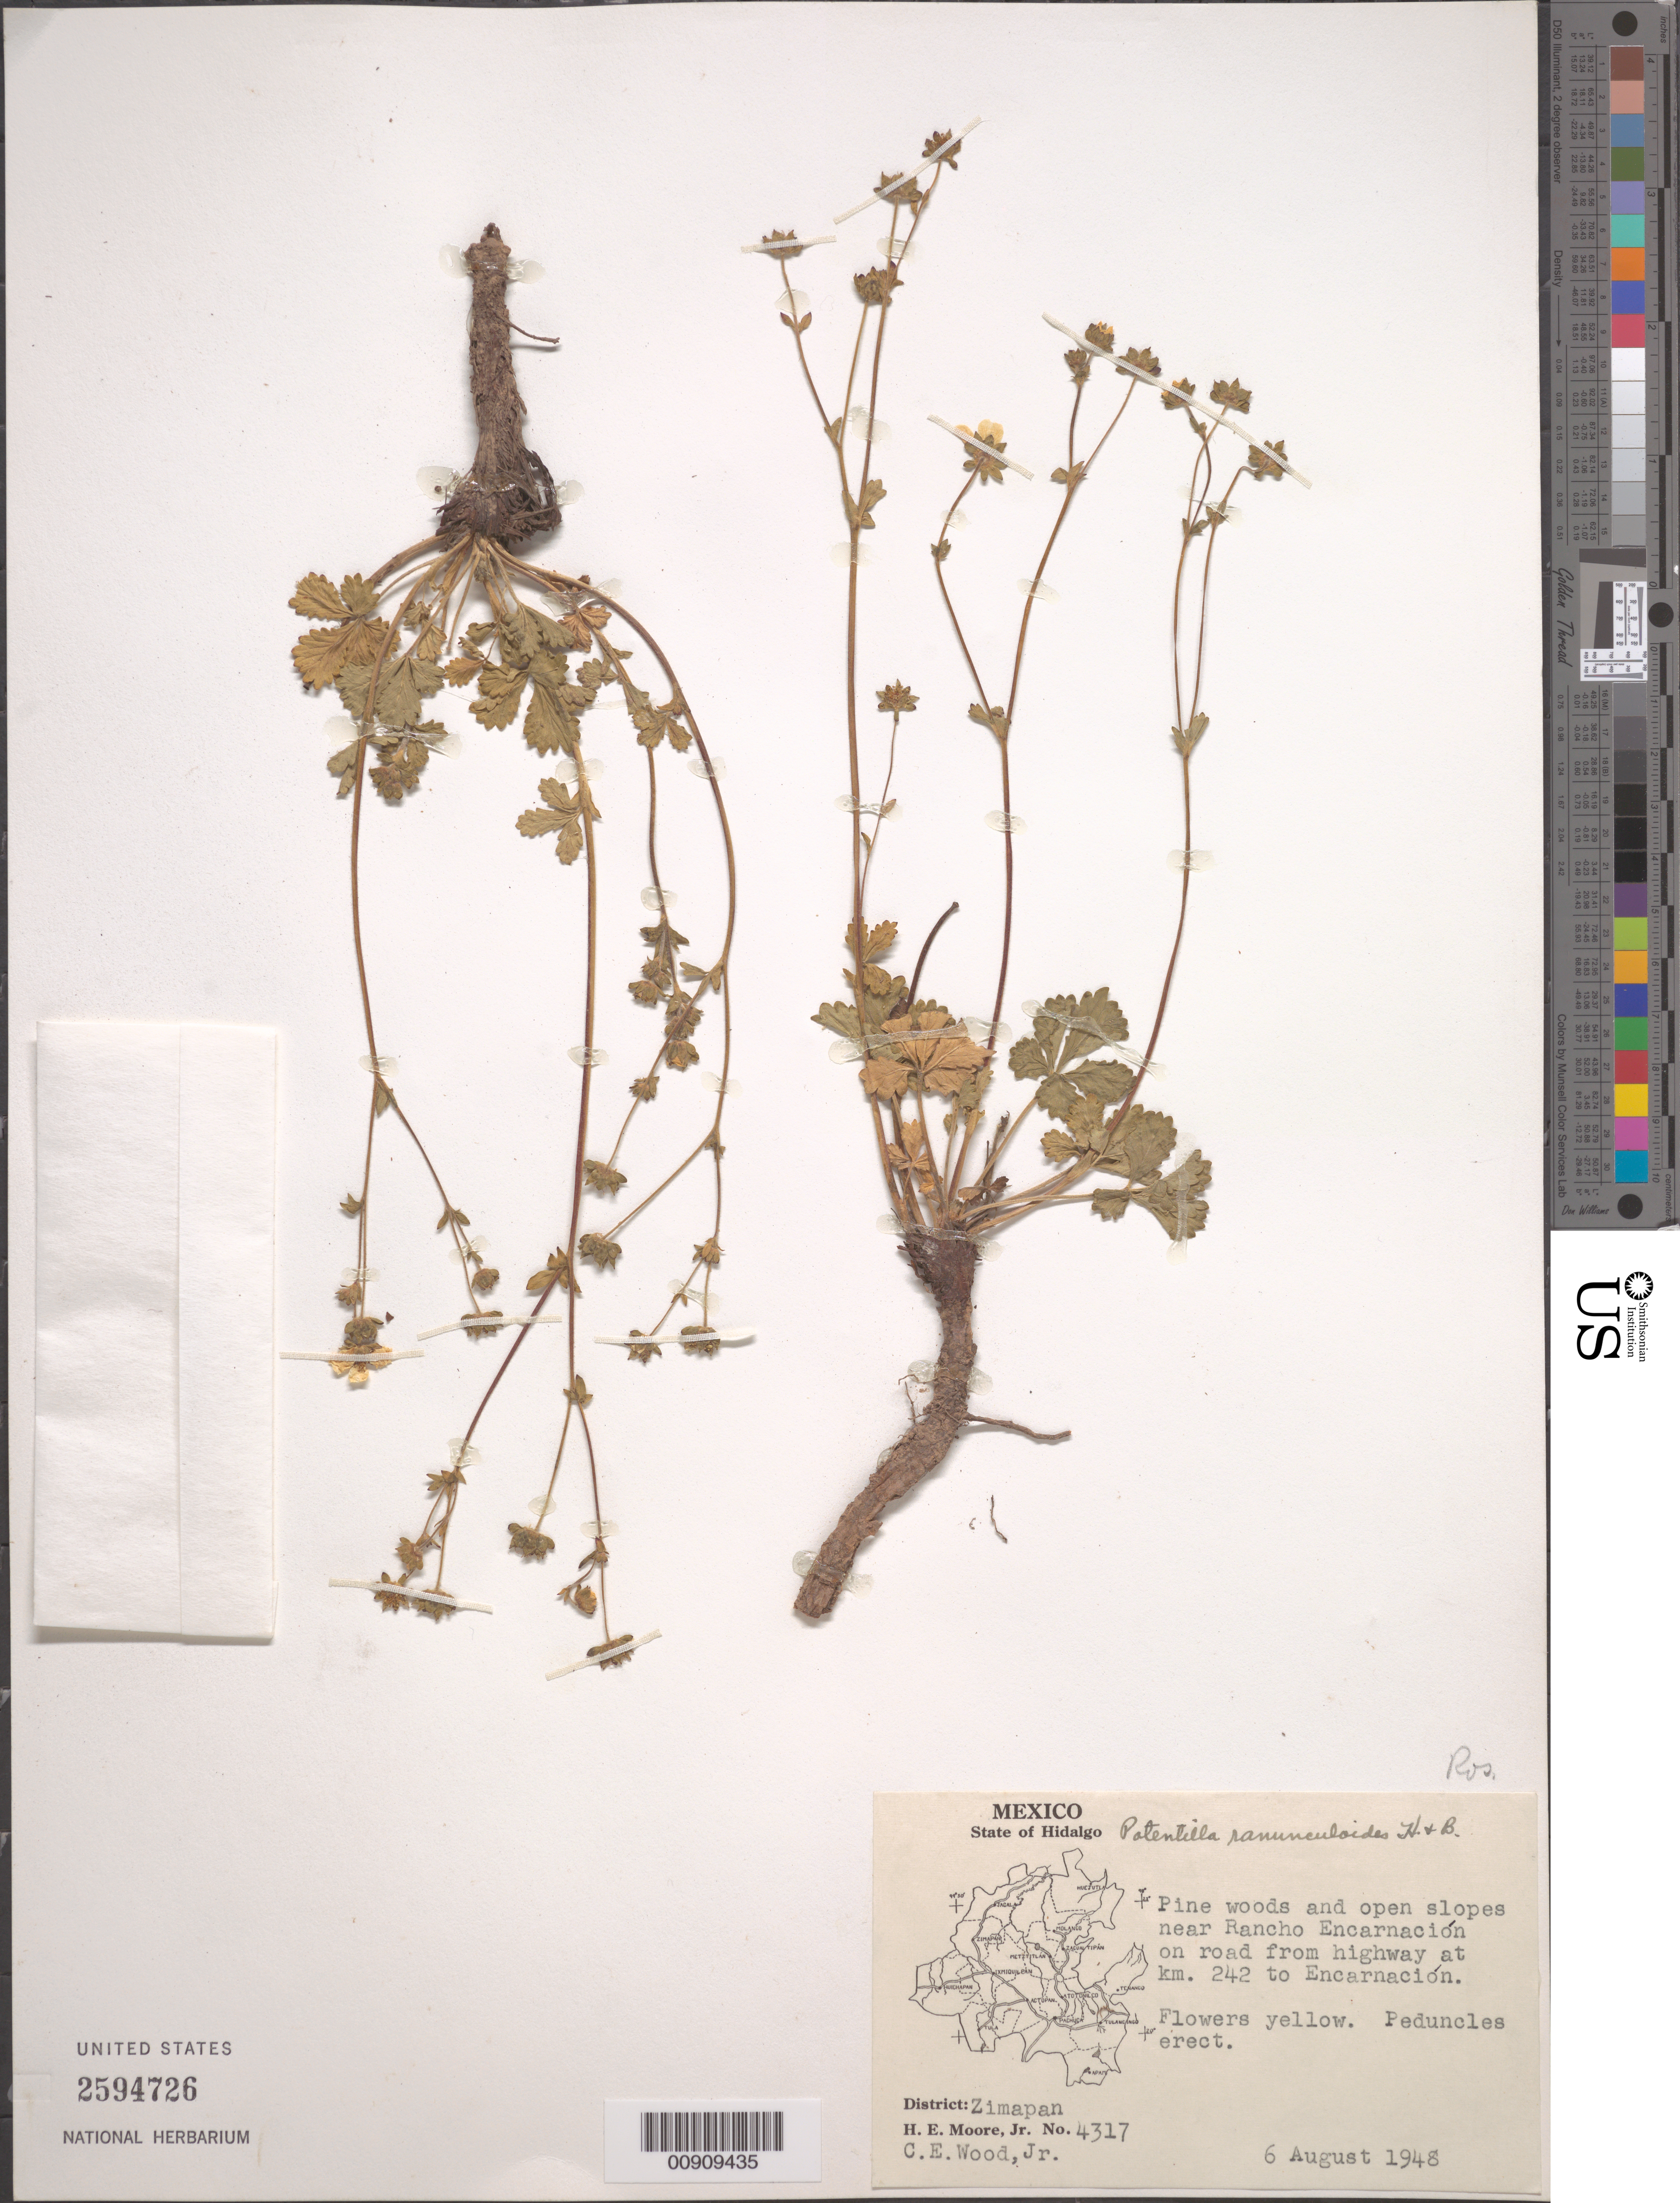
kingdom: Plantae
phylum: Tracheophyta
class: Magnoliopsida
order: Rosales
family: Rosaceae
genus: Potentilla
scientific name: Potentilla ranunculoides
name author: Humb. & Bonpl. ex Nestl.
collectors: H. E. Moore & C. Wood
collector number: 4317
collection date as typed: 06 Aug 1948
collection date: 1948-08-06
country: Mexico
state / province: Hidalgo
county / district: Zimapán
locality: Near Rancho Encarnación on road from highway at km. 242 to Encarnación. District Zimapán, State of Hidalgo.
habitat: Pine woods and open slopes.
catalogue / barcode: US 2594726